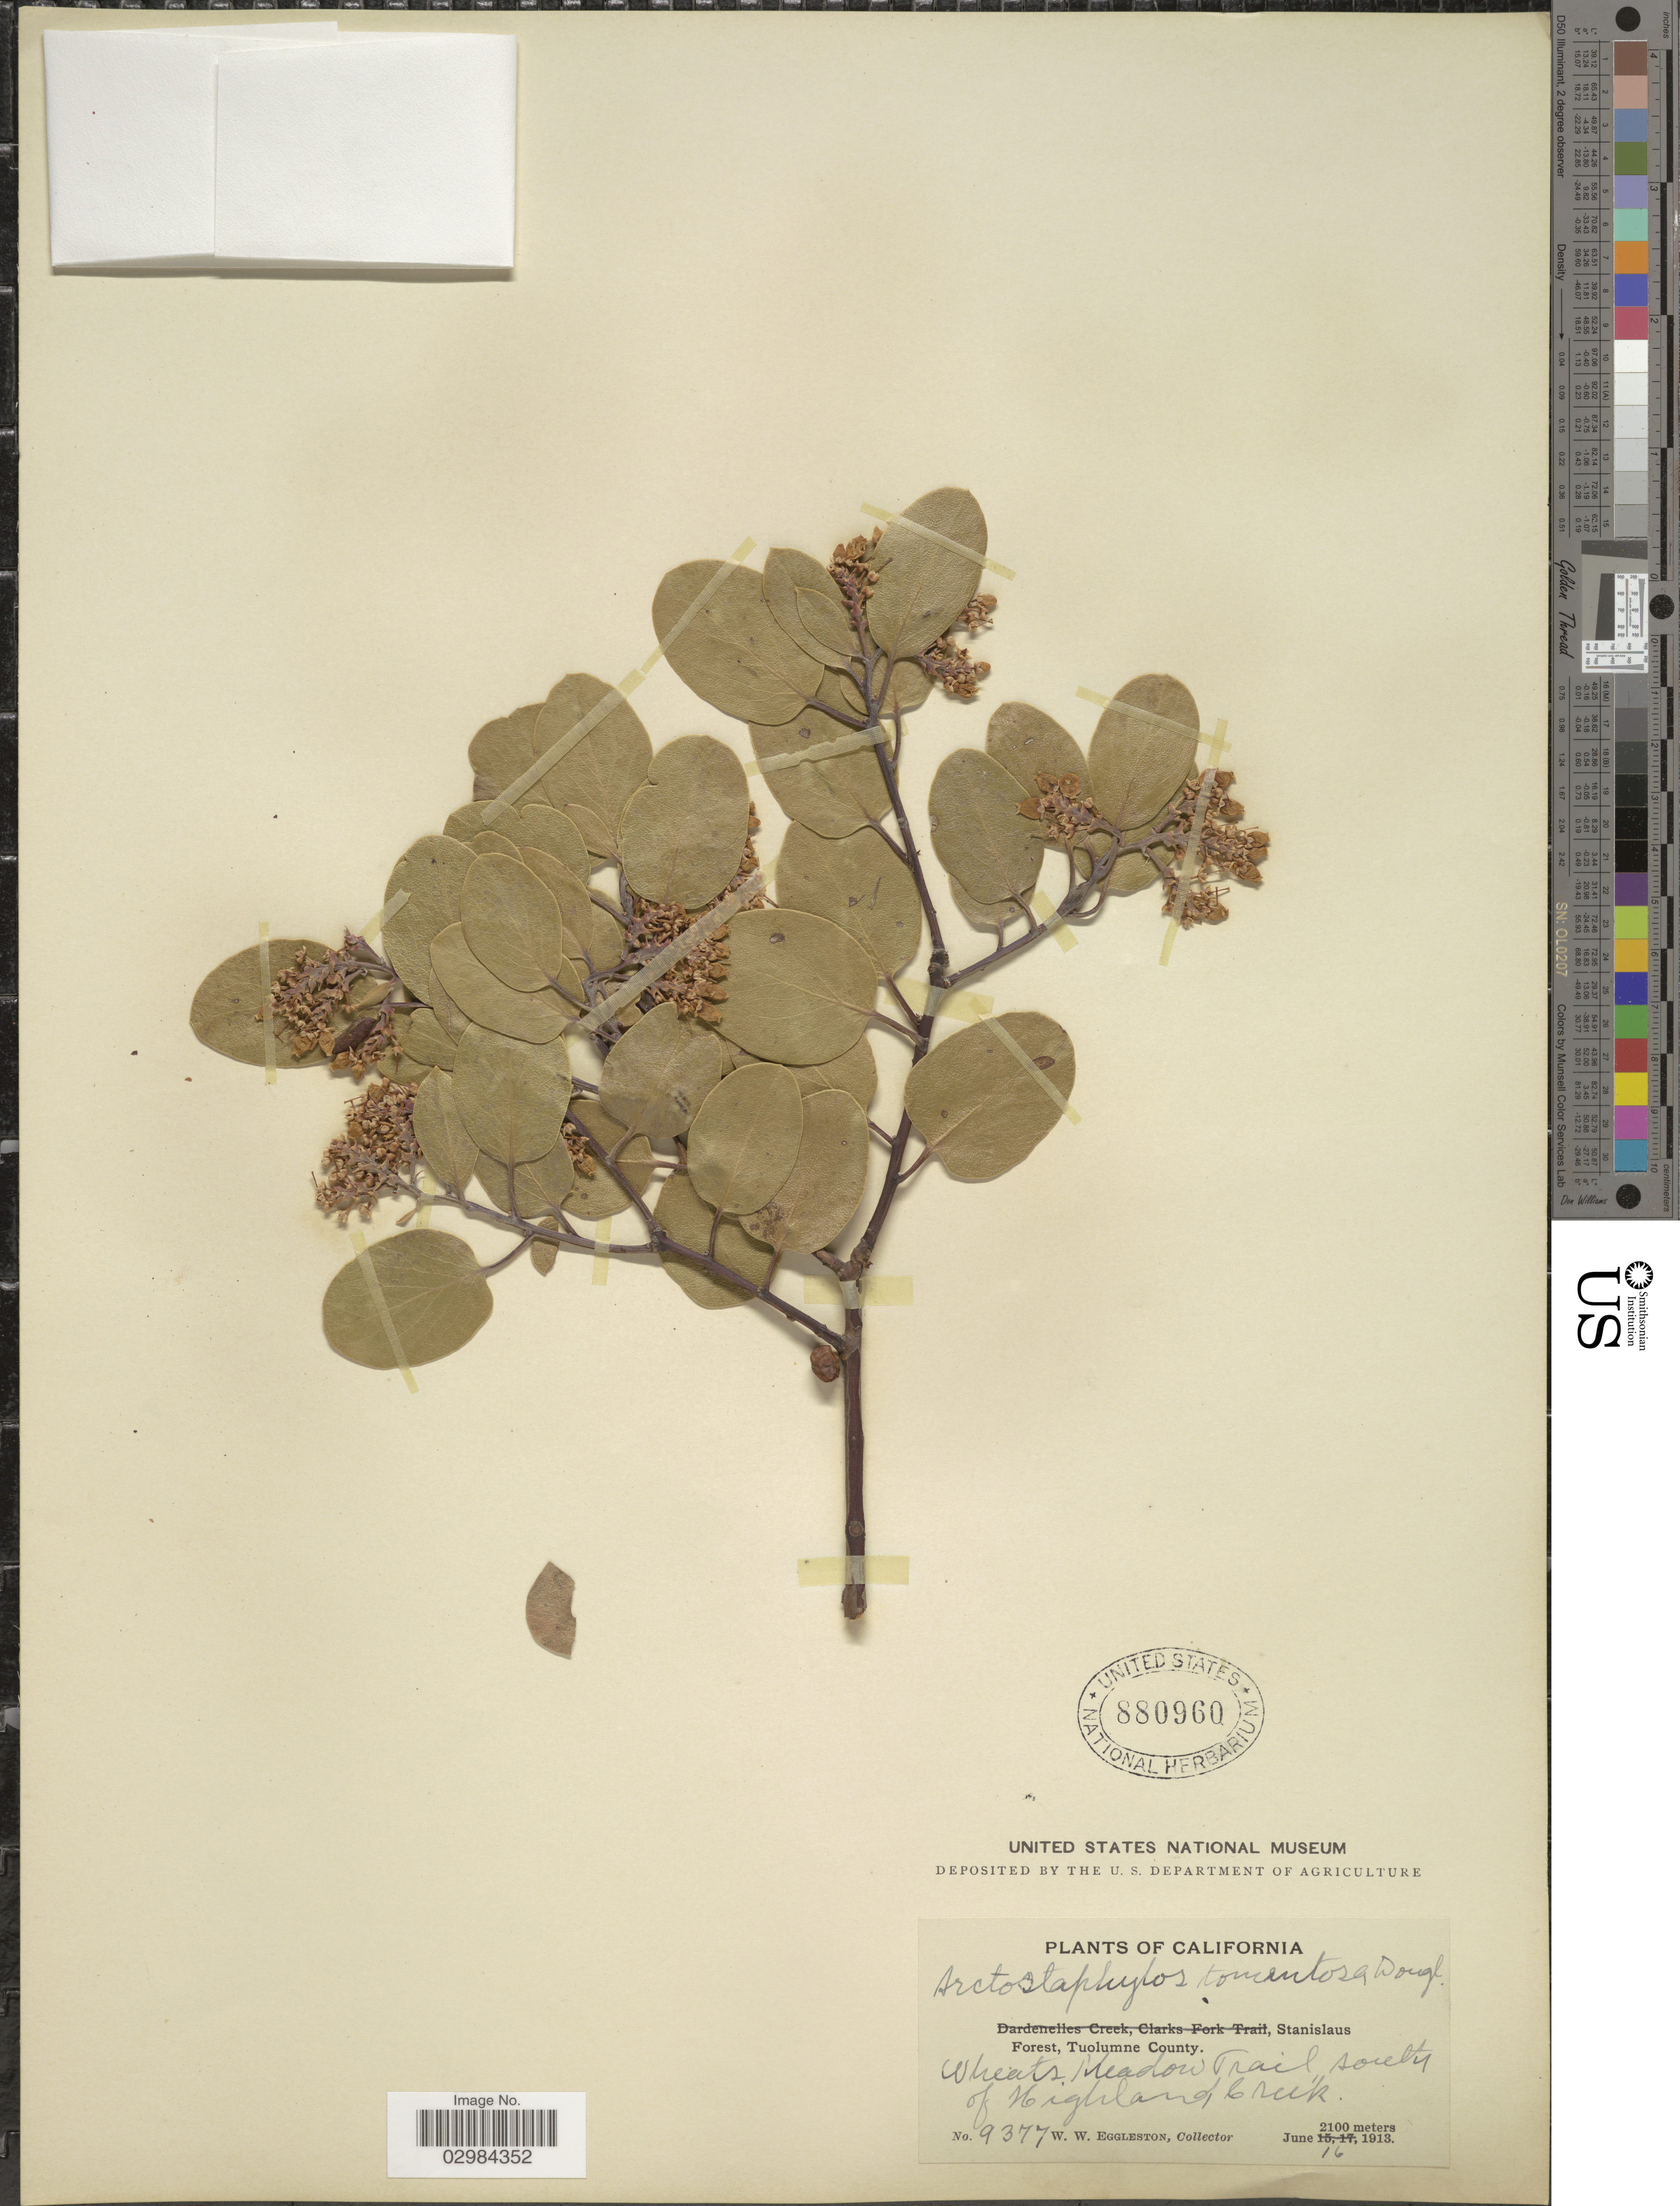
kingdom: Plantae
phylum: Tracheophyta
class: Magnoliopsida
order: Ericales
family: Ericaceae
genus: Arctostaphylos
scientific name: Arctostaphylos patula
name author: Greene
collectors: W. W. Eggleston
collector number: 9377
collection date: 1913-06-16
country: United States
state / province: California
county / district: Tuolumne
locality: Stanislaus Forest, Tuolumne County, Wheats Meadows Trail south of Highland Creek.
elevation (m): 2100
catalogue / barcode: US 880960